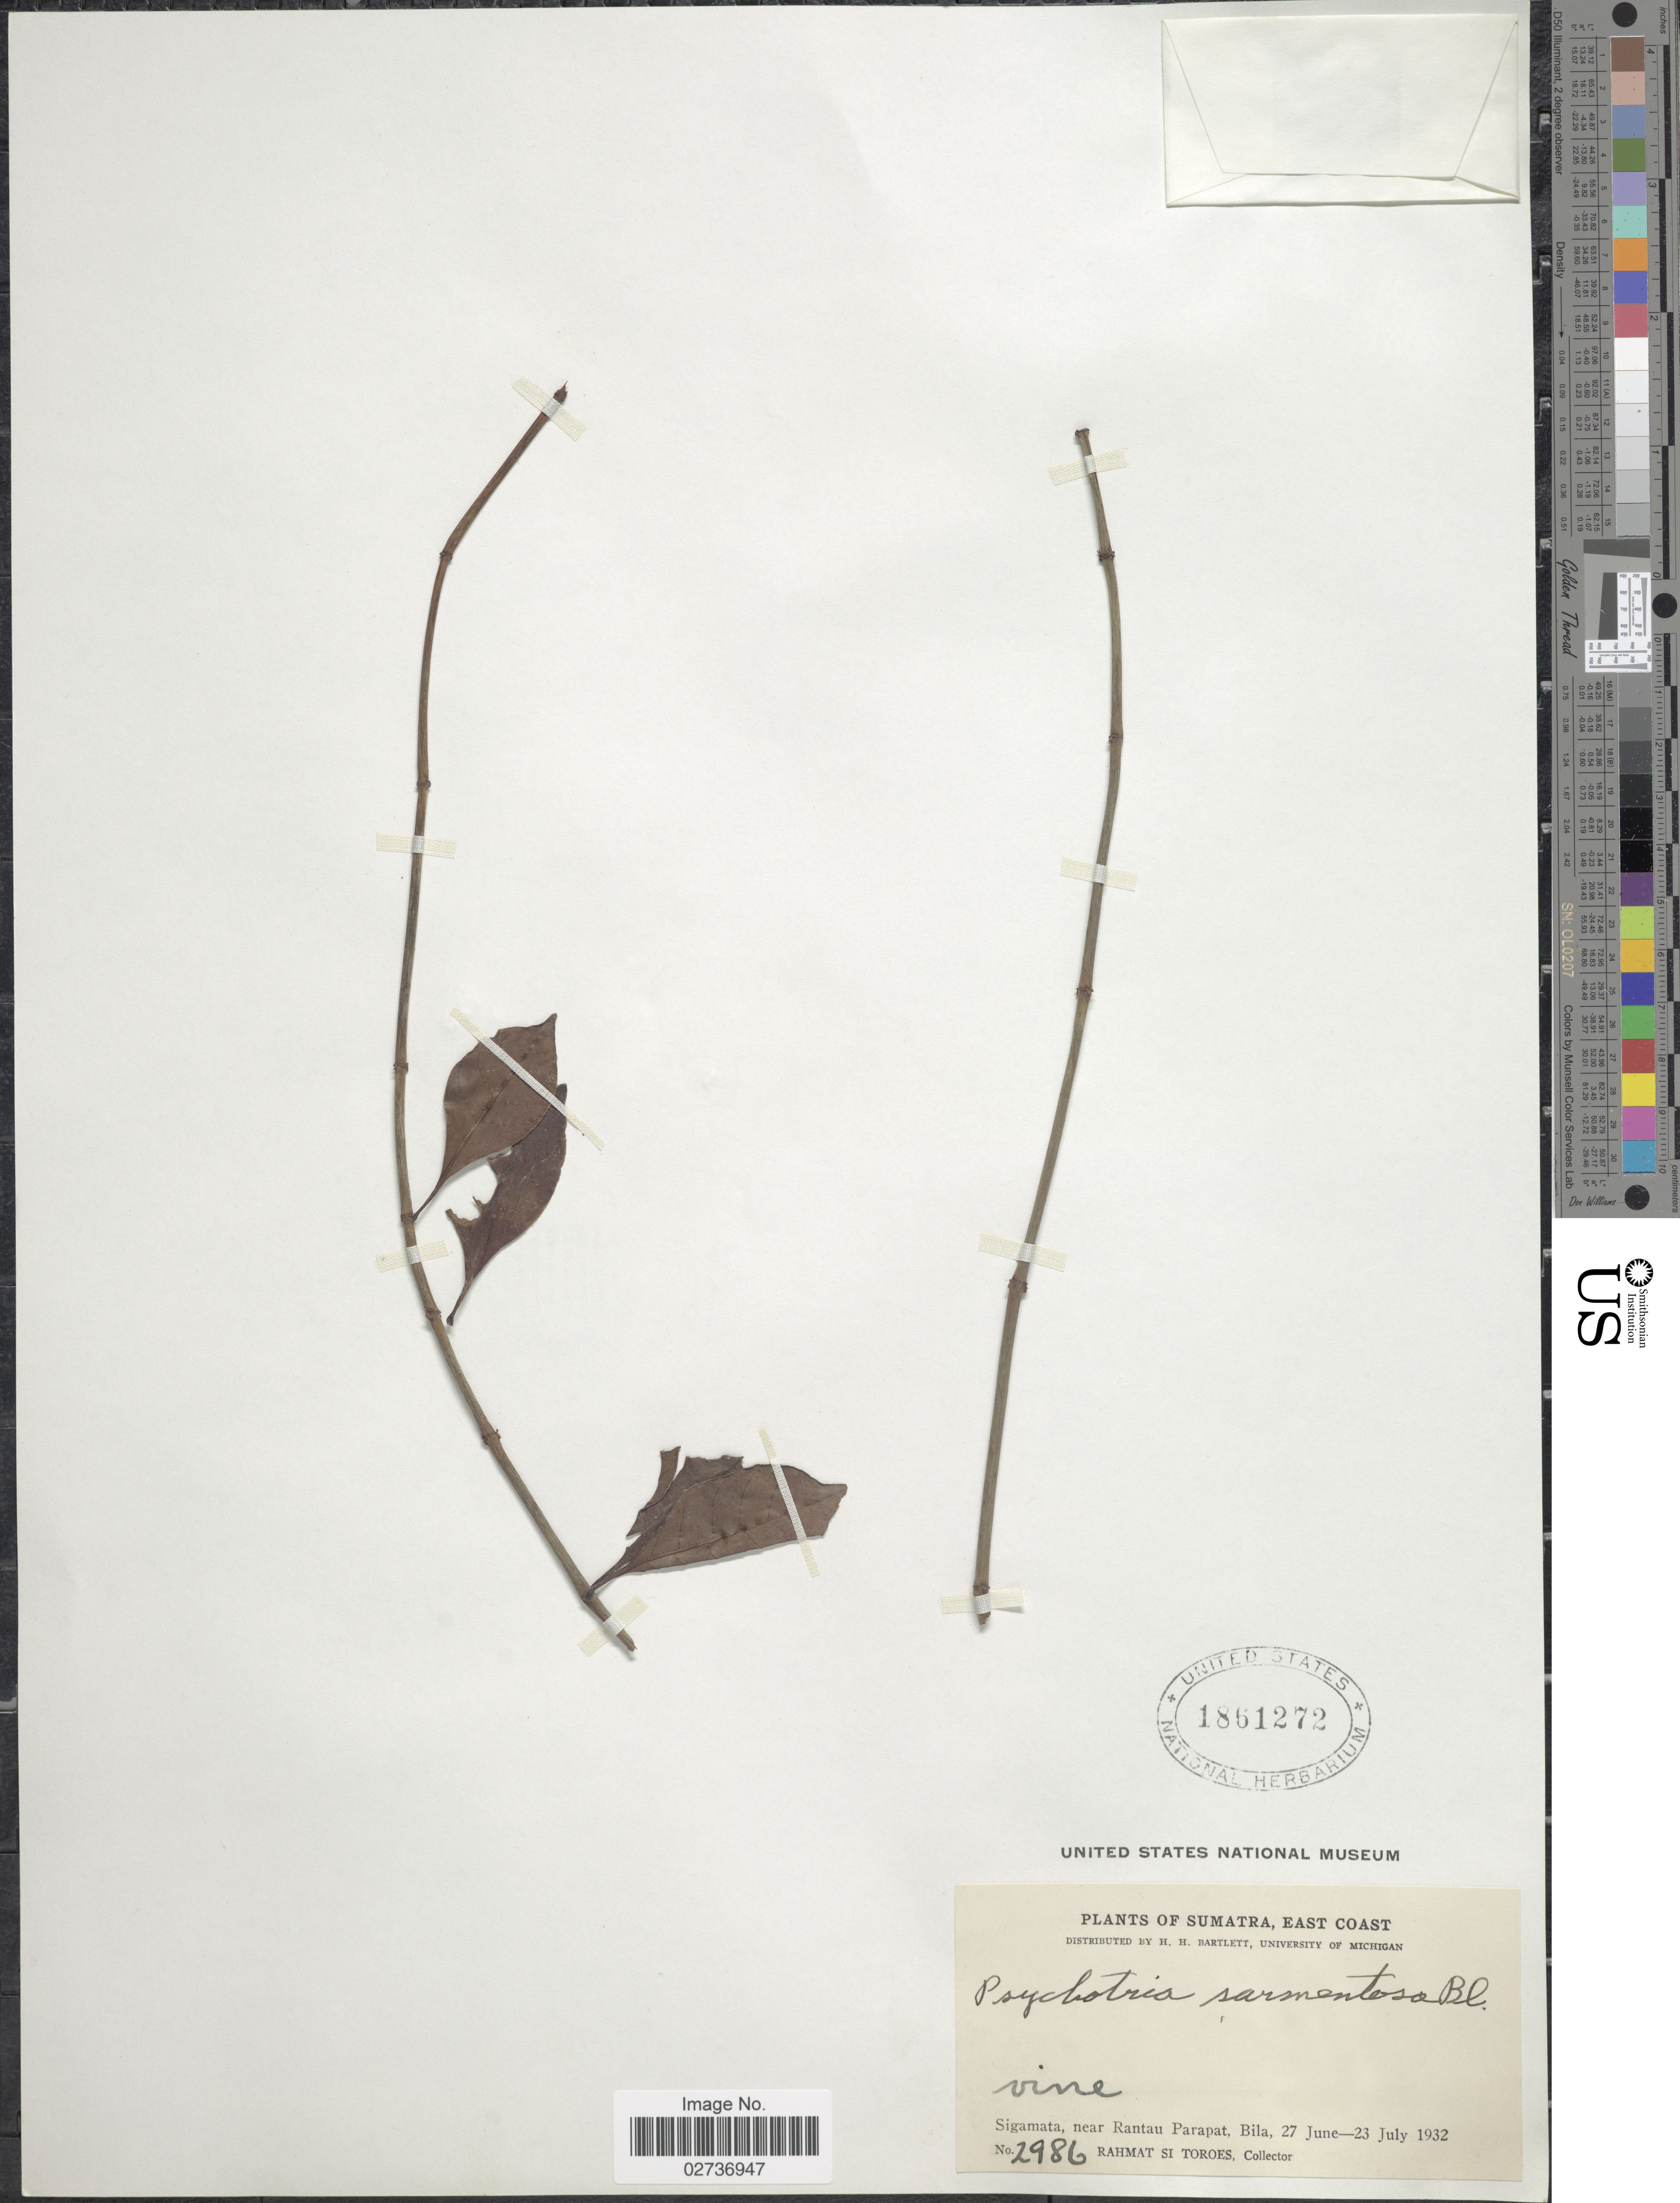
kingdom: Plantae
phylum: Tracheophyta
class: Magnoliopsida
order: Gentianales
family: Rubiaceae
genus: Psychotria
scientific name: Psychotria sarmentosa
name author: Blume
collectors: Rahmat Si Boeea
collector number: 2986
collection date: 1932-06-27/1932-07-23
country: Indonesia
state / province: Sumatra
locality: Sumatra, East Coast. Sigamata, near Rantau Parapat, Bila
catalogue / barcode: US 1861272